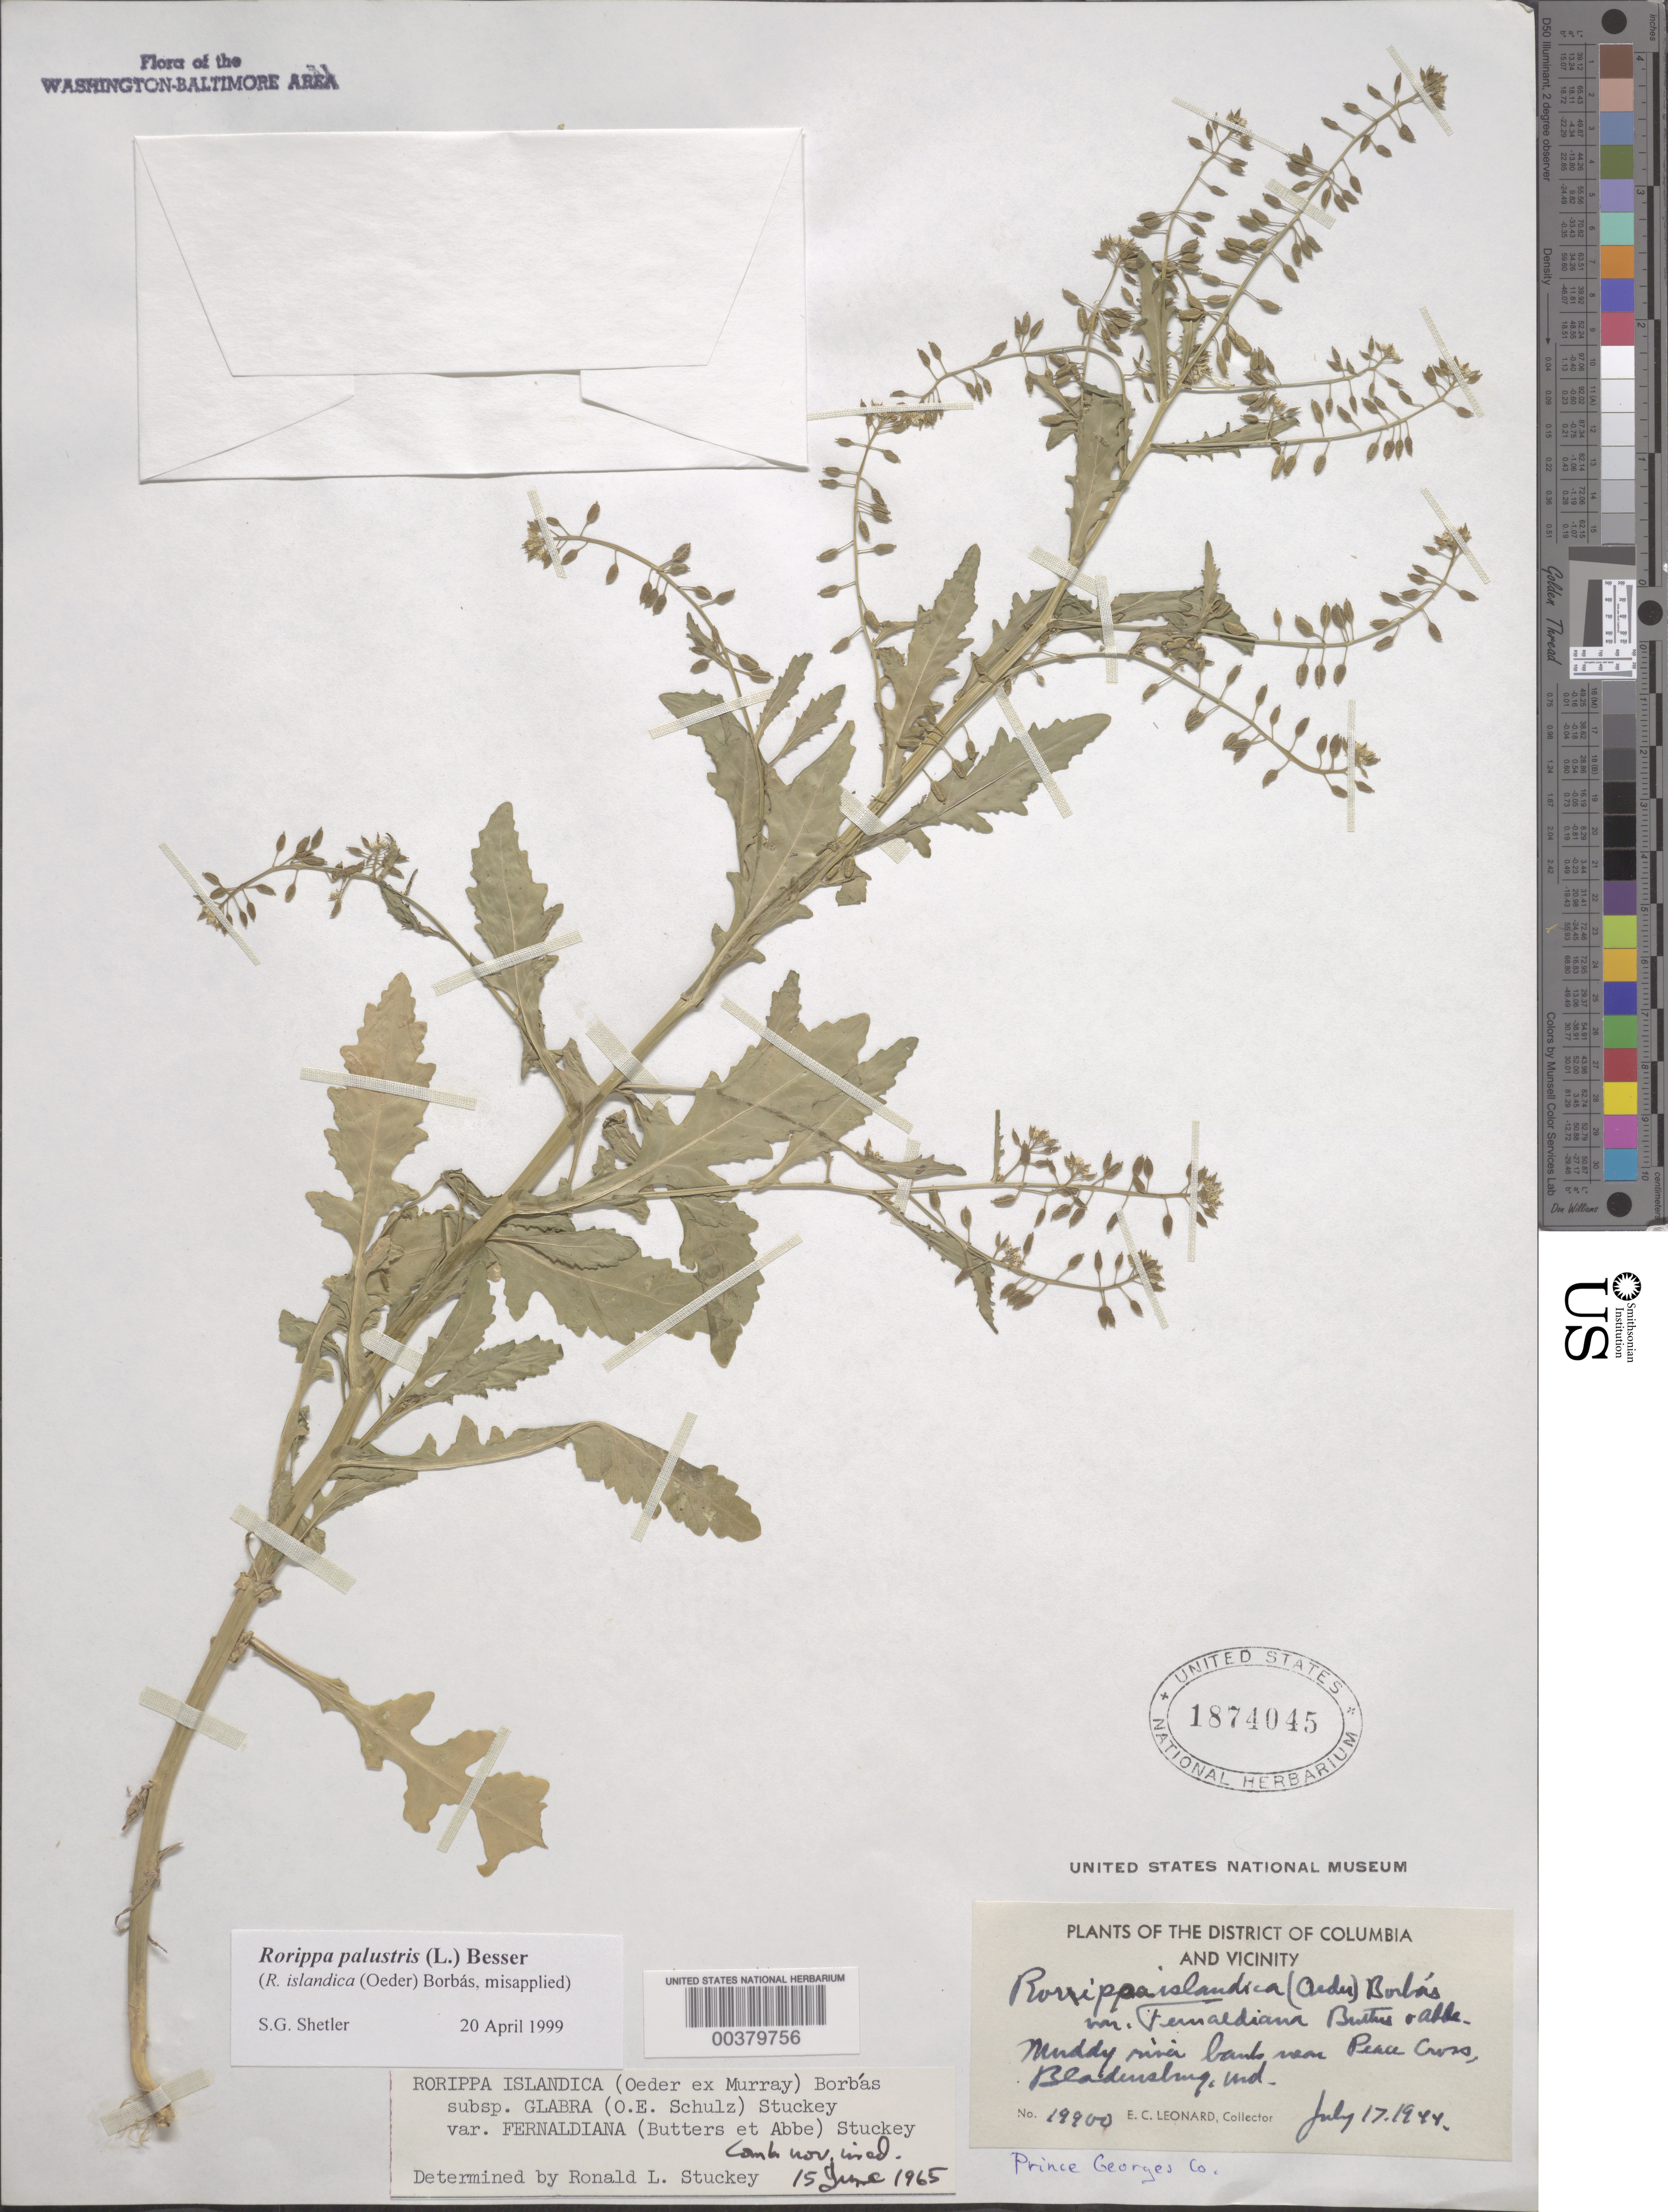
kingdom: Plantae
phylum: Tracheophyta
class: Magnoliopsida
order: Brassicales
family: Brassicaceae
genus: Rorippa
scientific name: Rorippa palustris var. fernaldiana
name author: (Butters & Abbe) Stuckey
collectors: E. C. Leonard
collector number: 19900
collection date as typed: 17 Jul 1944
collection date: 1944-07-17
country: United States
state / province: Maryland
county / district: Prince George's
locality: Peace Cross, Bladensburg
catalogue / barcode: US 1874045